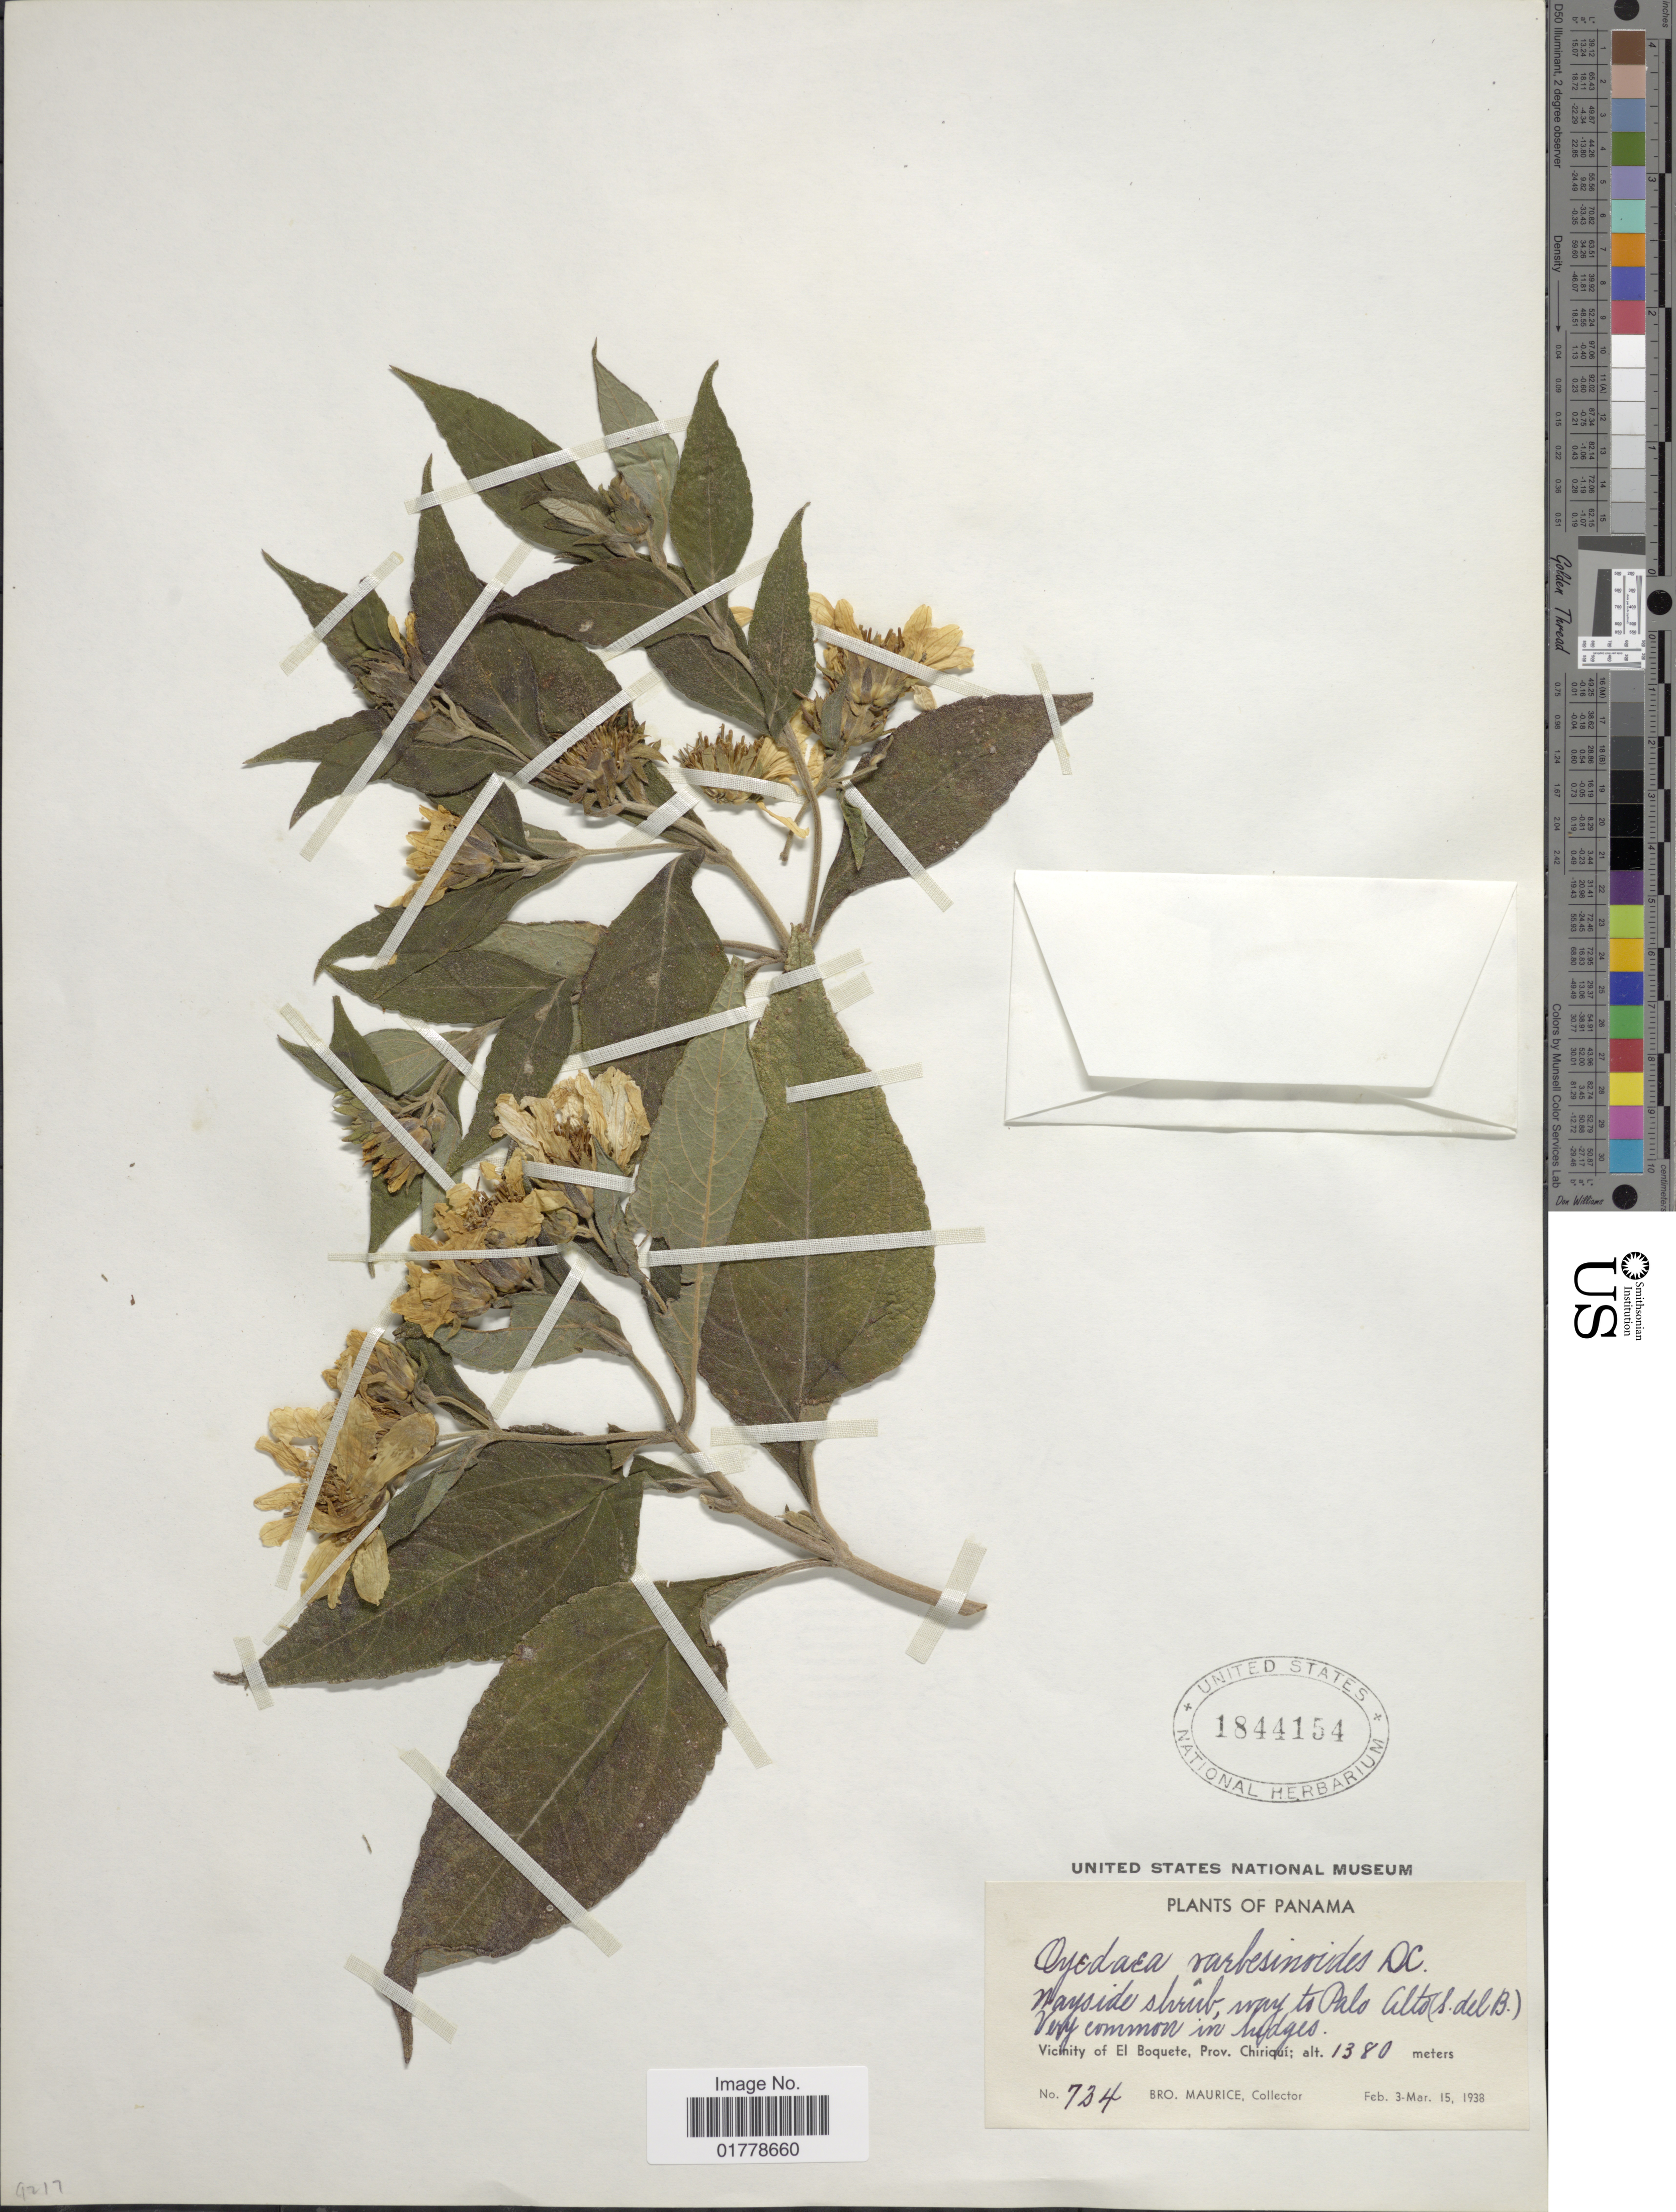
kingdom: Plantae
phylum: Tracheophyta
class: Magnoliopsida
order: Asterales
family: Asteraceae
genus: Oyedaea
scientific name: Oyedaea verbesinoides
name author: DC.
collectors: B. Maurice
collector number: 734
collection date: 1938-02-03/1938-03-15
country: Panama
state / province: Chiriqui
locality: Bayside shrub, way to Palo Alto (S. del B.). Vicinity of El Boquete, Prov. Chiriquí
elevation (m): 1380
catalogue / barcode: US 1844154